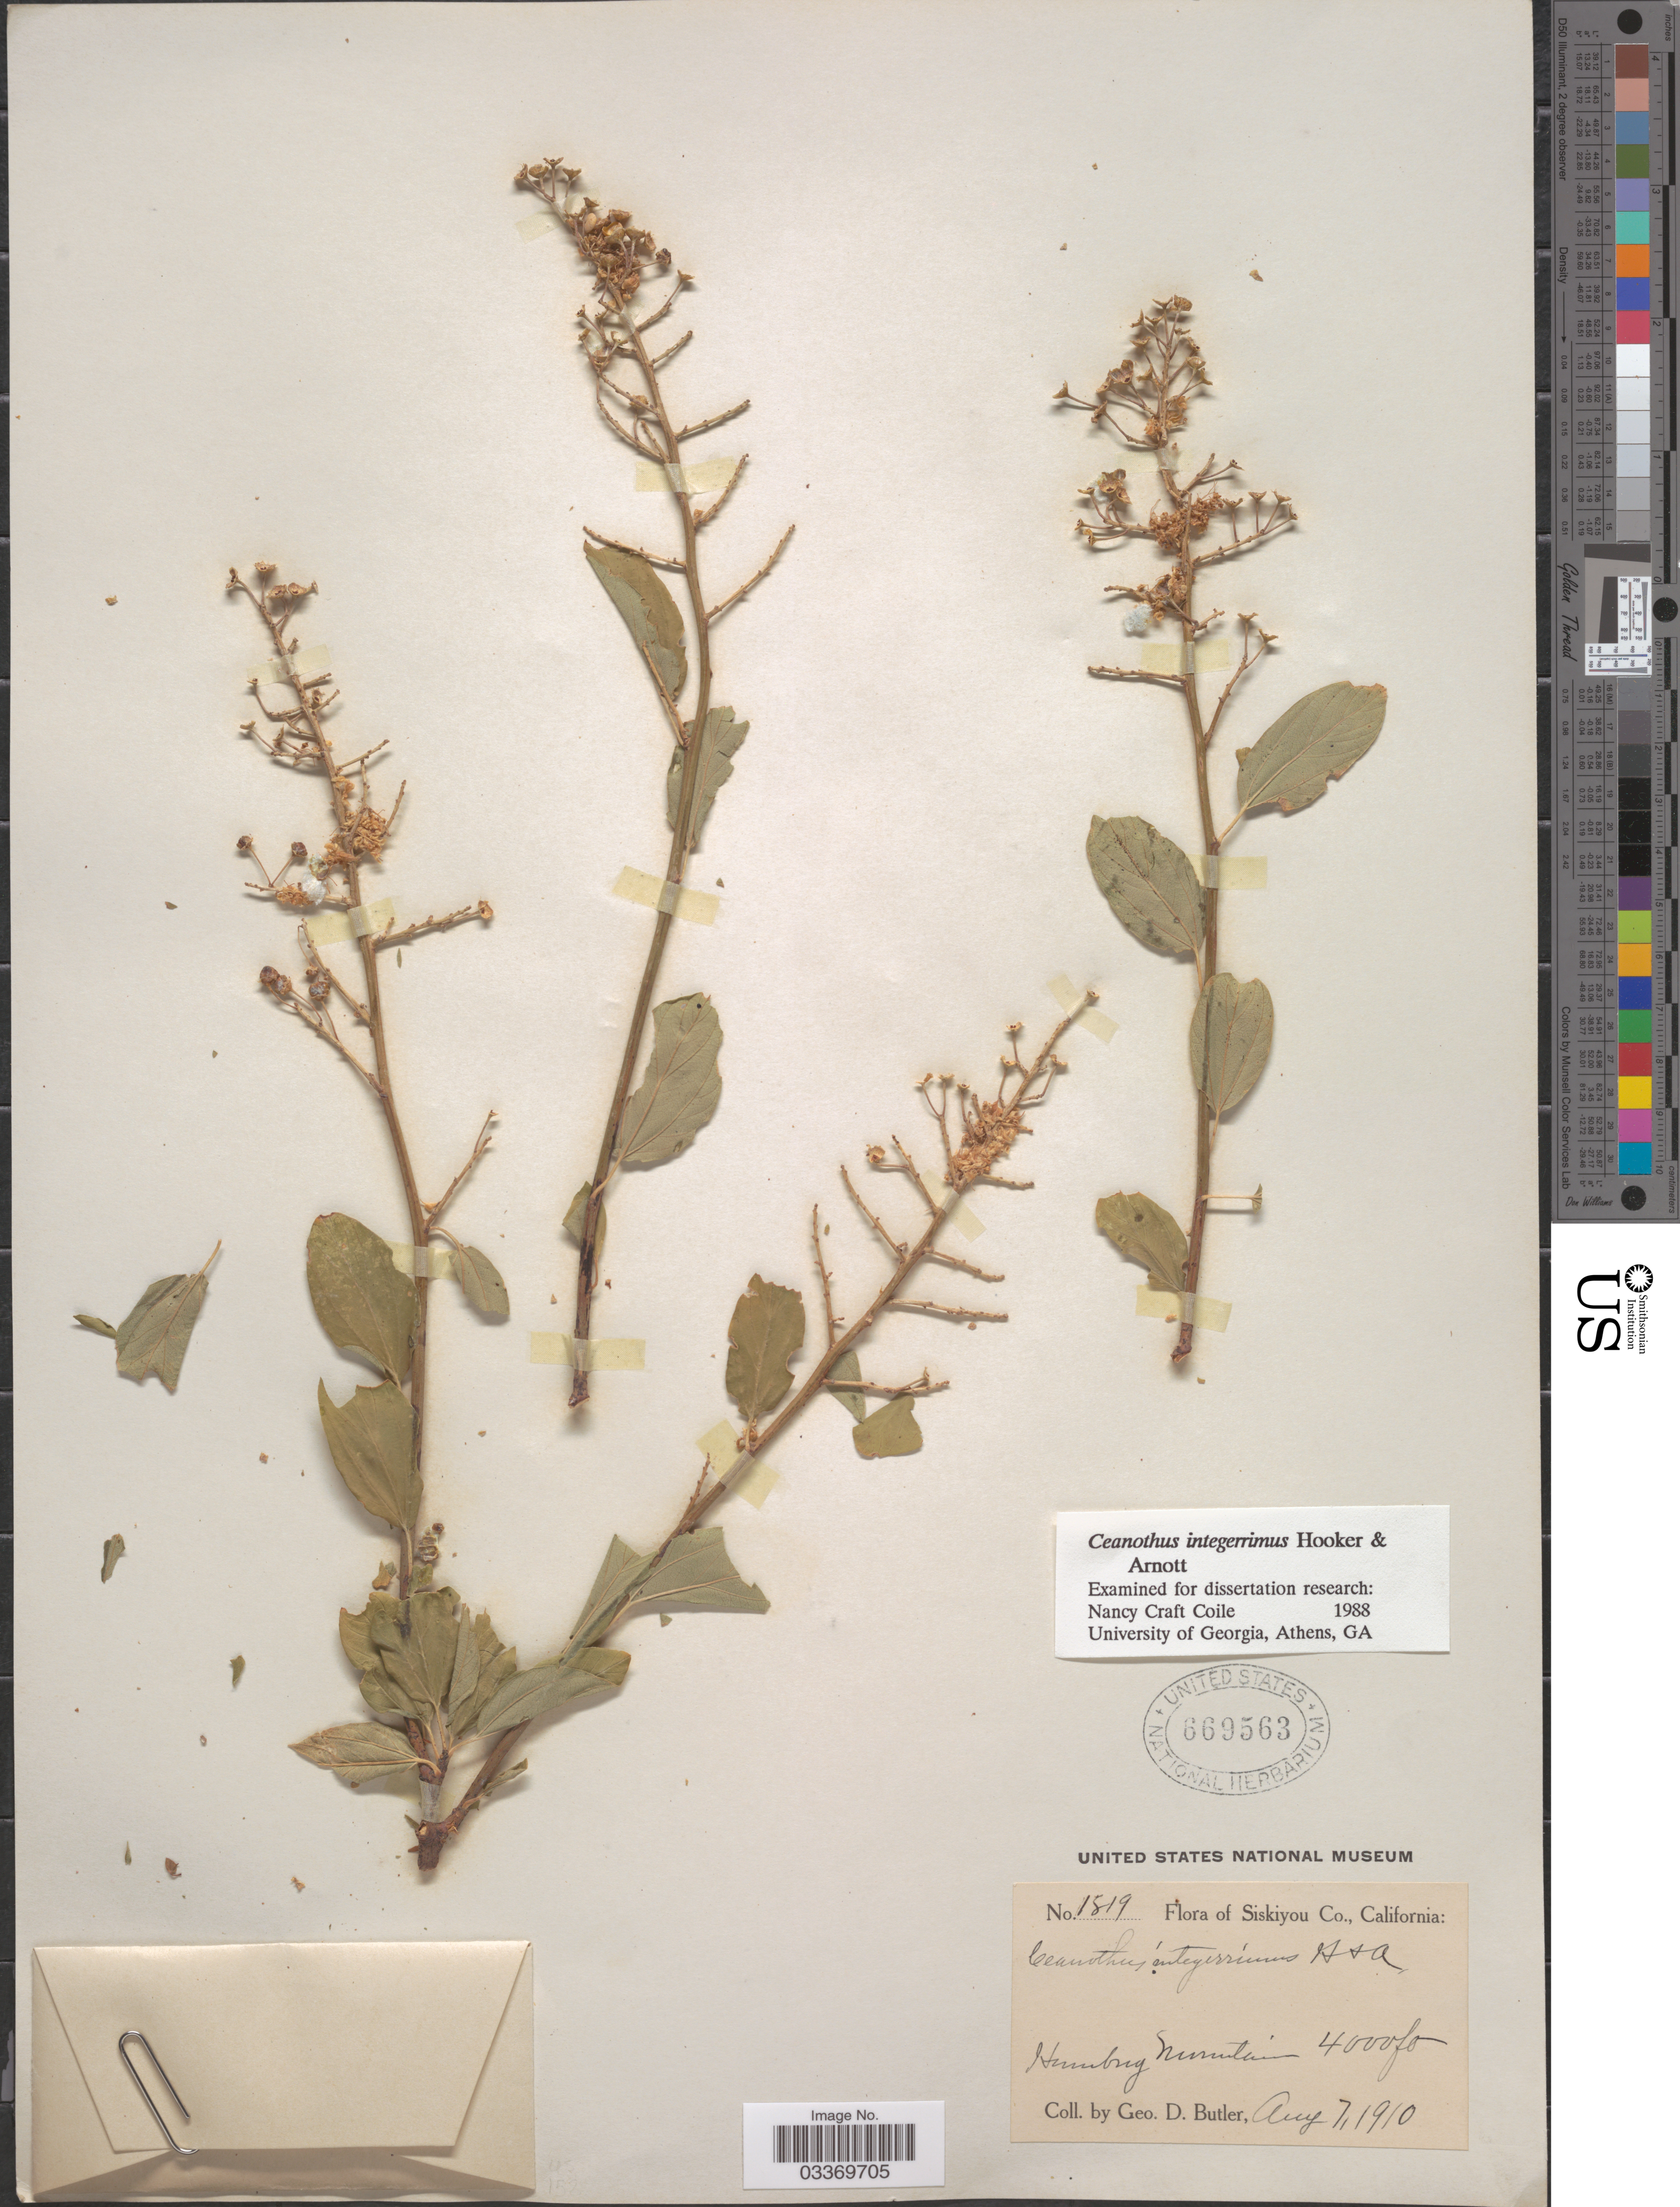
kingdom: Plantae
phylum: Tracheophyta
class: Magnoliopsida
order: Rosales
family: Rhamnaceae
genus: Ceanothus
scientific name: Ceanothus integerrimus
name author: Hook. & Arn.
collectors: G. D. Butler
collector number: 1819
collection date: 1910-08-07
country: United States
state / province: California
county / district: Siskiyou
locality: Siskiyou Co., Humbug Mountain.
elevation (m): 1219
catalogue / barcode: US 669563